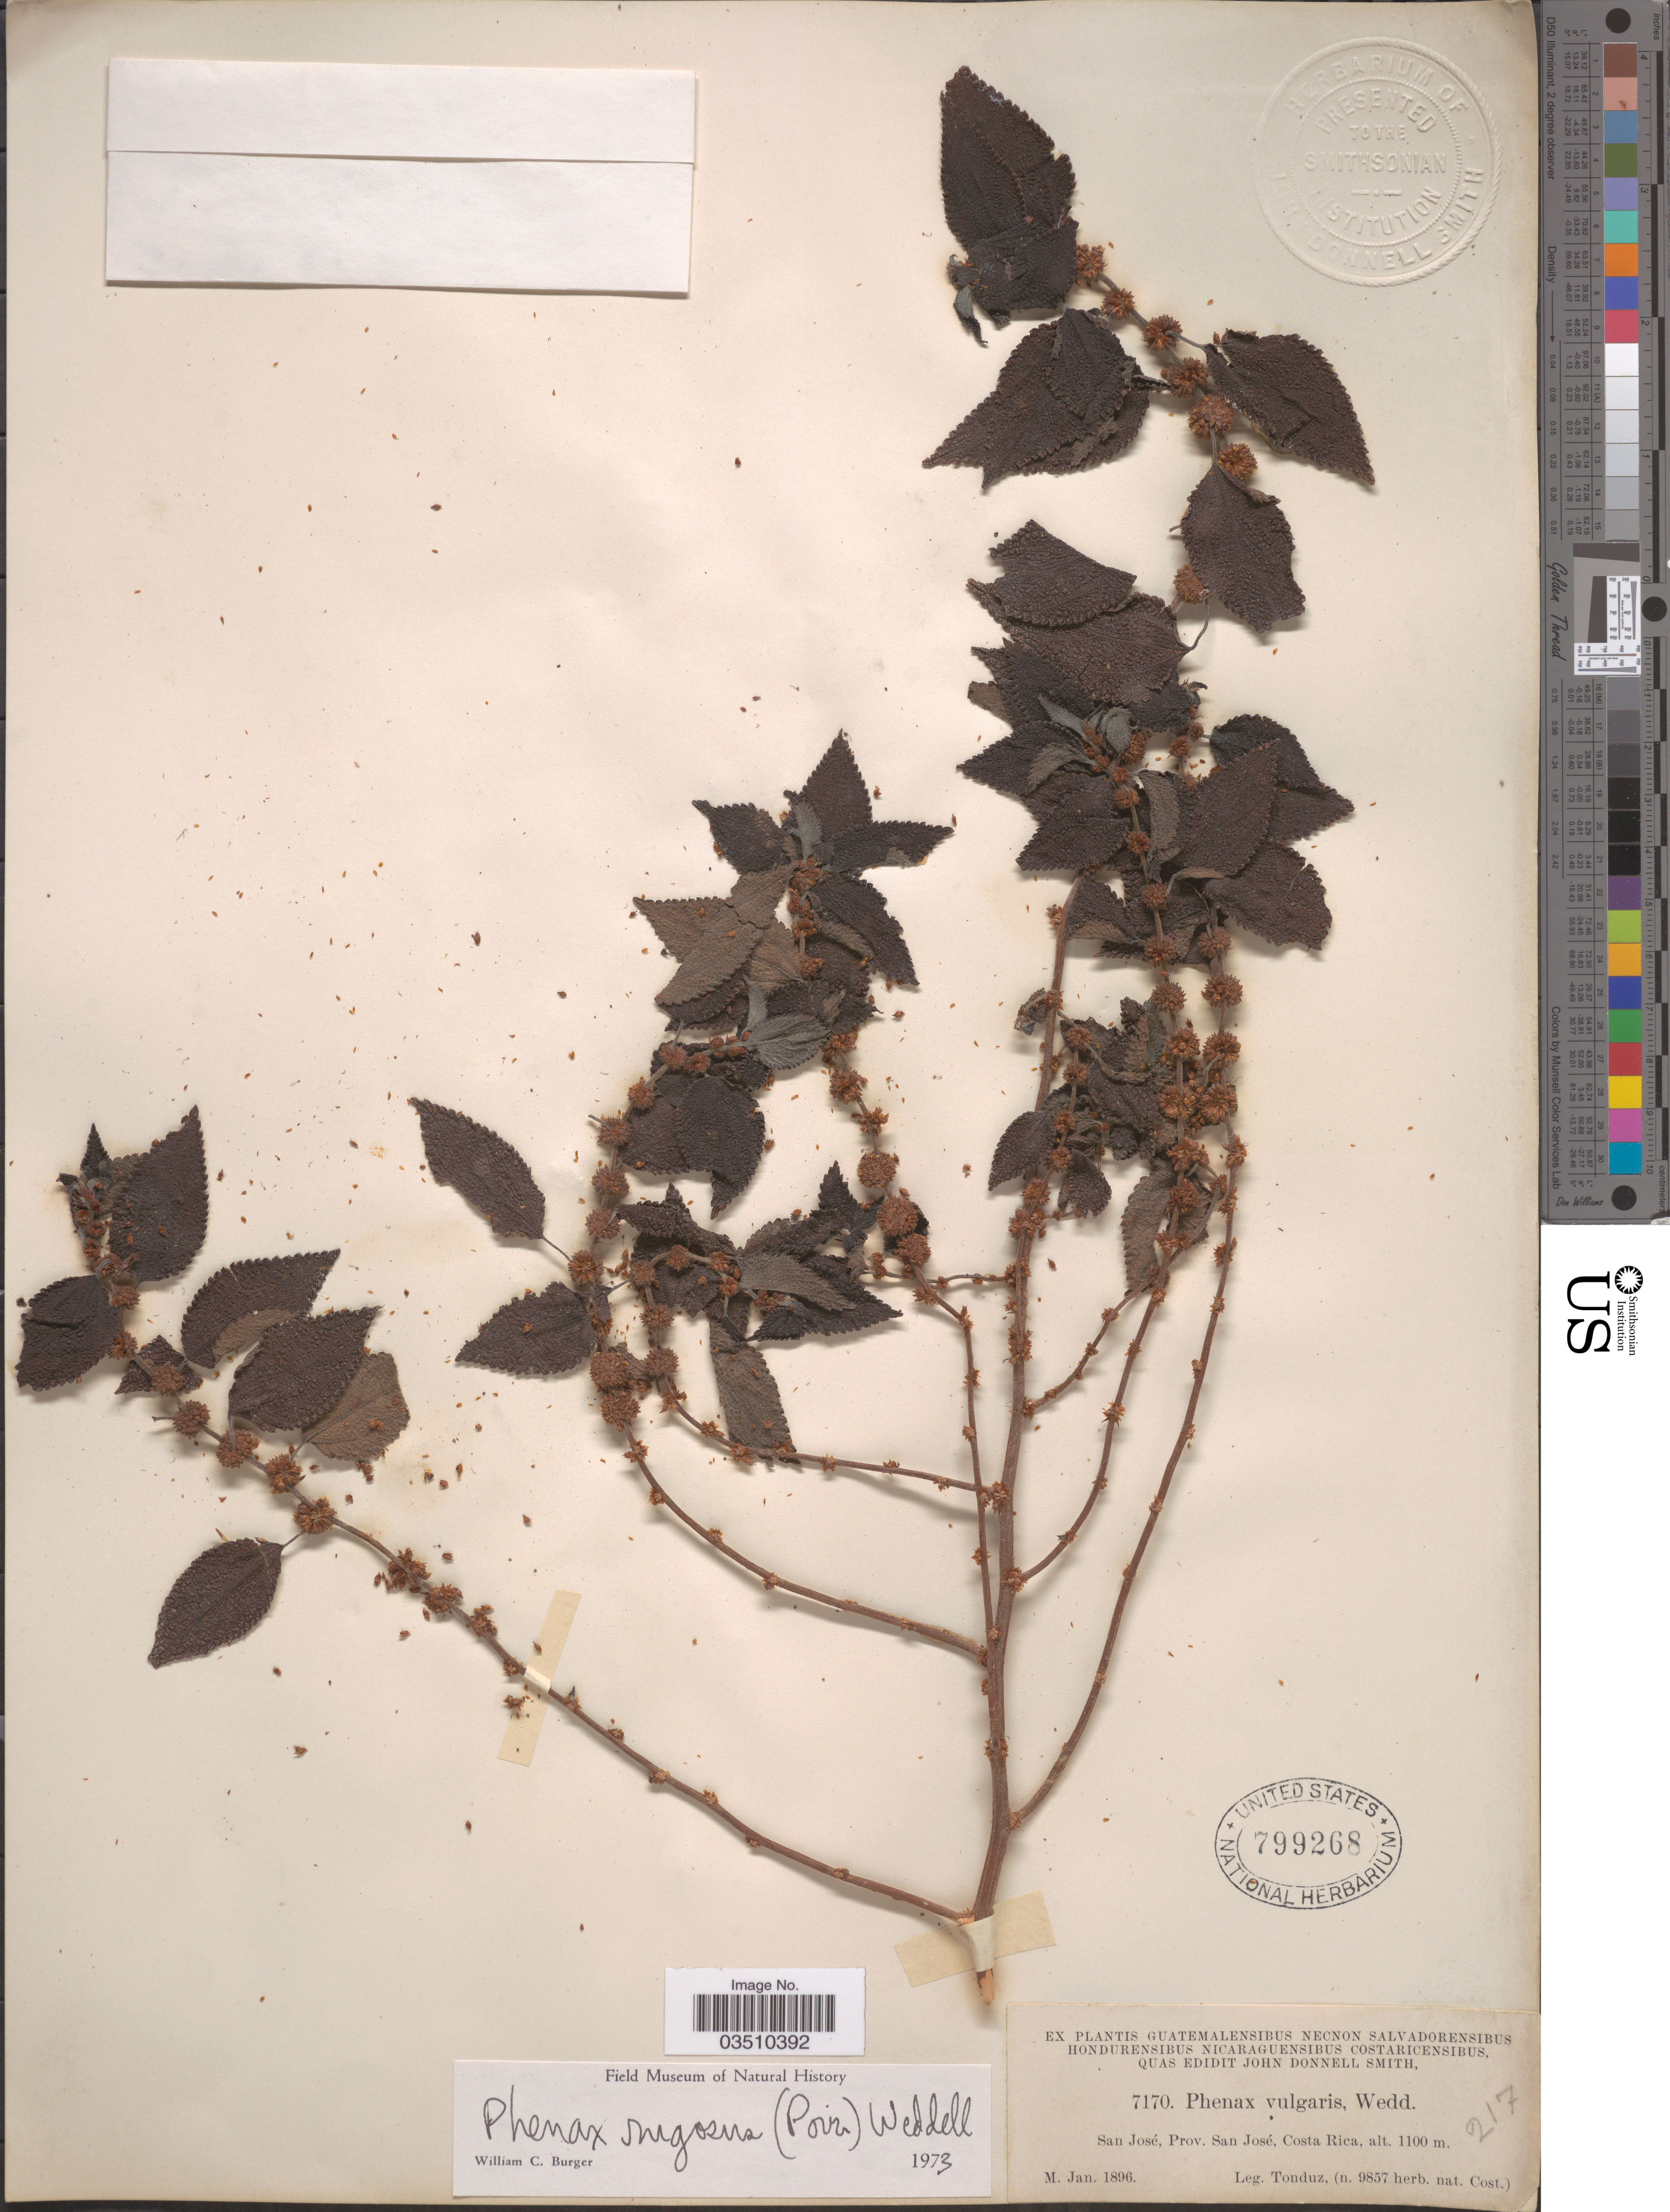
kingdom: Plantae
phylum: Tracheophyta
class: Magnoliopsida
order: Rosales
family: Urticaceae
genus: Phenax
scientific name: Phenax rugosus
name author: (Poir.) Wedd.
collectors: Tonduz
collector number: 7170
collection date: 1896-01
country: Costa Rica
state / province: San José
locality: San José.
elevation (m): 1100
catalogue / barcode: US 799268